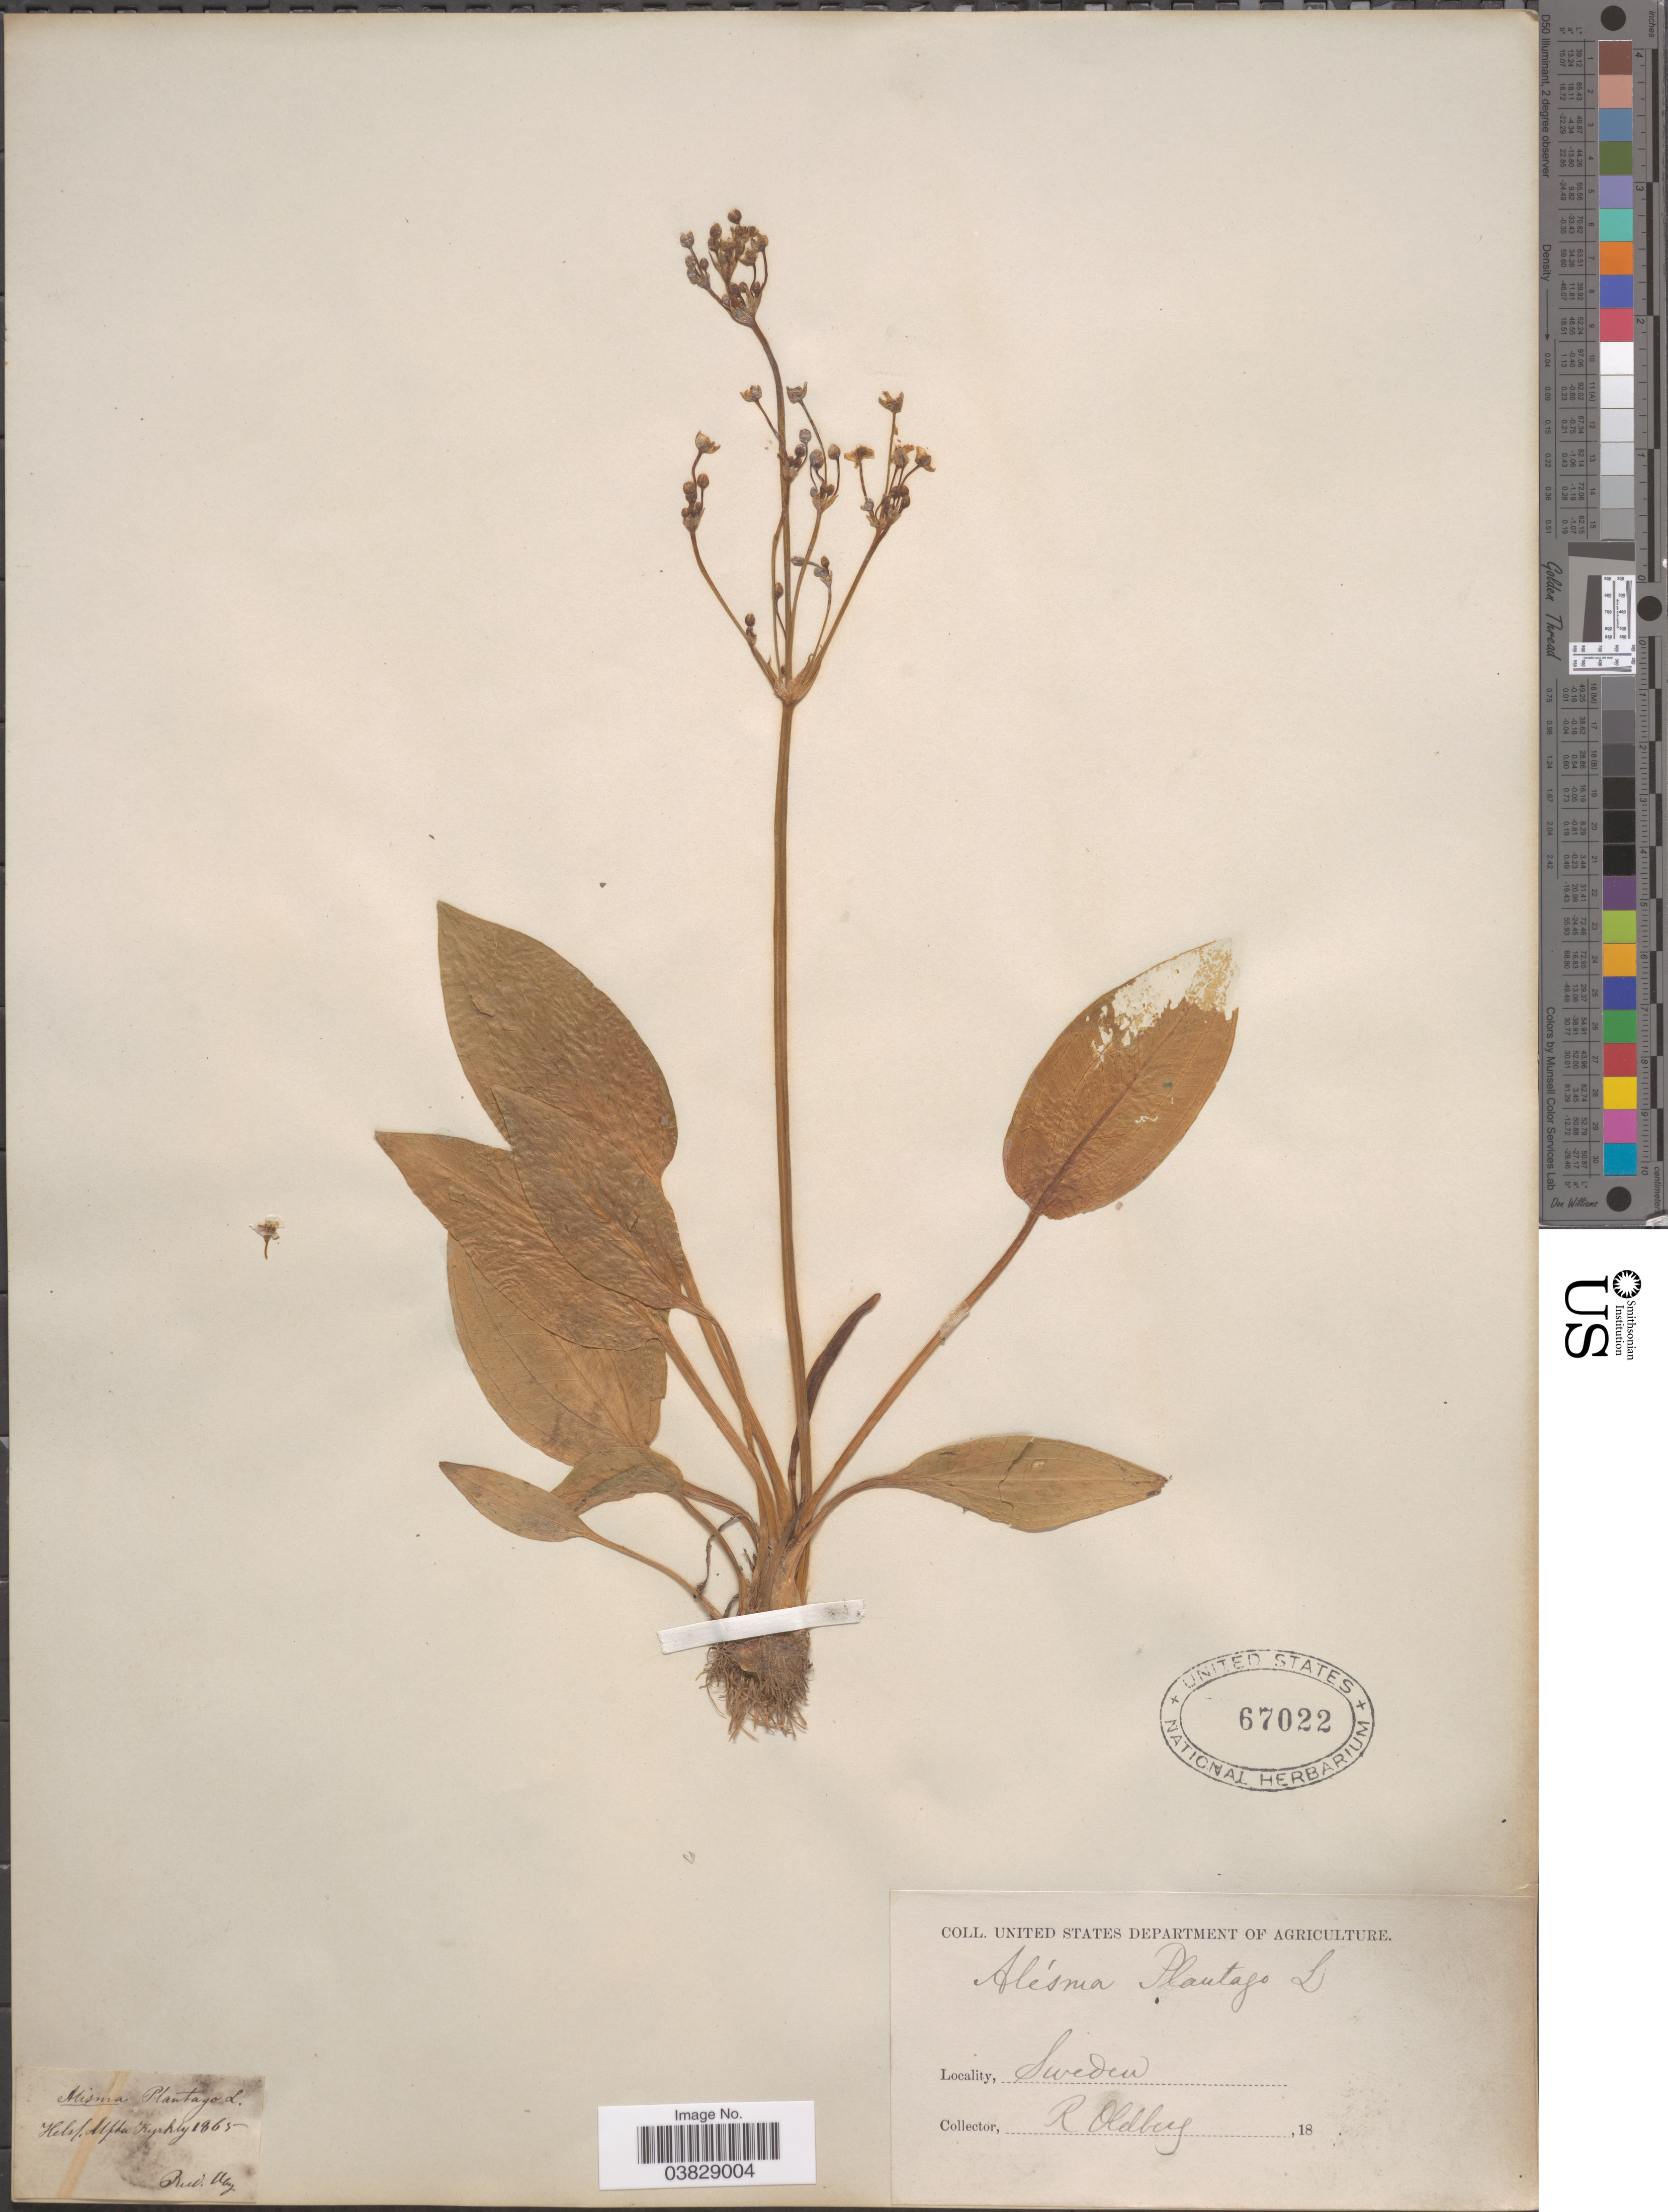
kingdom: Plantae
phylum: Tracheophyta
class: Liliopsida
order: Alismatales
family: Alismataceae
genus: Alisma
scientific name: Alisma plantago-aquatica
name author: L.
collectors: R. Oldberg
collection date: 1865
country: Sweden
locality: Helsl Alfta Kyrkly.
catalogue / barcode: US 67022